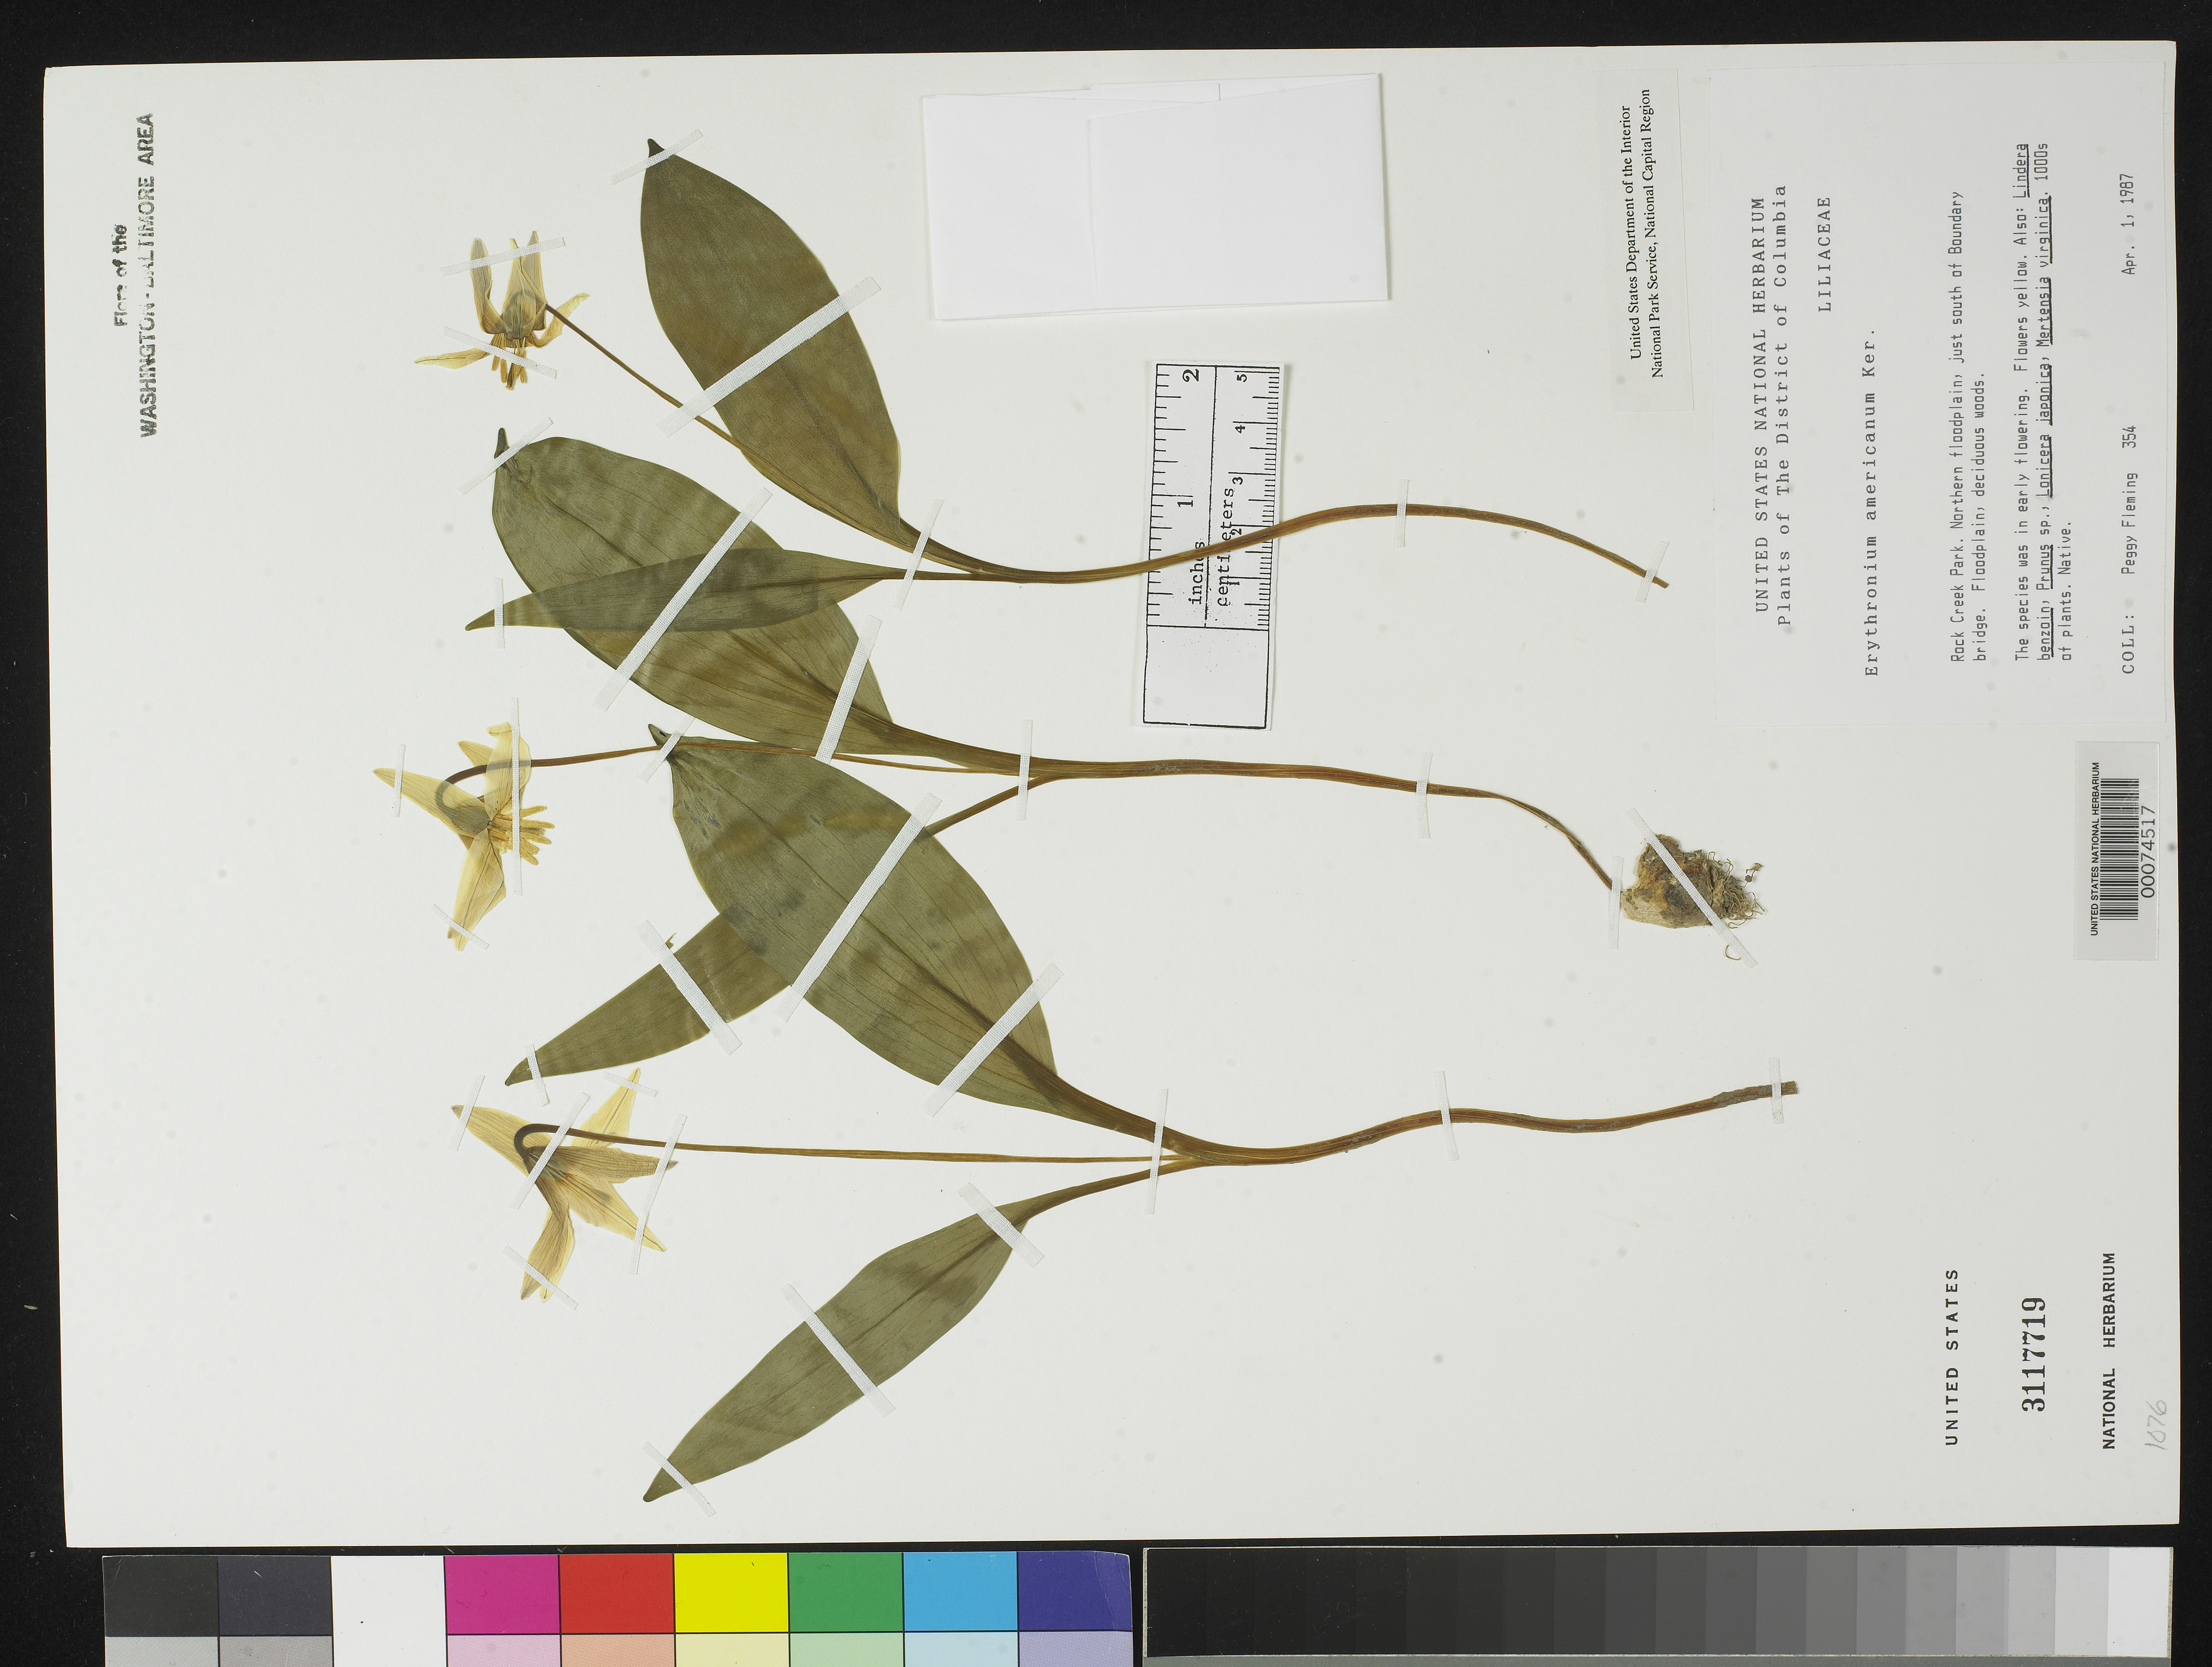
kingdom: Plantae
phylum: Tracheophyta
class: Liliopsida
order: Liliales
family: Liliaceae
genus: Erythronium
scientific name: Erythronium americanum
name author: Ker Gawl.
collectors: P. Fleming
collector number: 354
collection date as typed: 01 Apr 1987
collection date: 1987-04-01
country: United States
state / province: District of Columbia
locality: Rock Creek Park. Northern floodplain, just south of Boundary Bridge. Rock Creek Park and vicinity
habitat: Floodplain, deciduous woods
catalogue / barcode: US 3117719